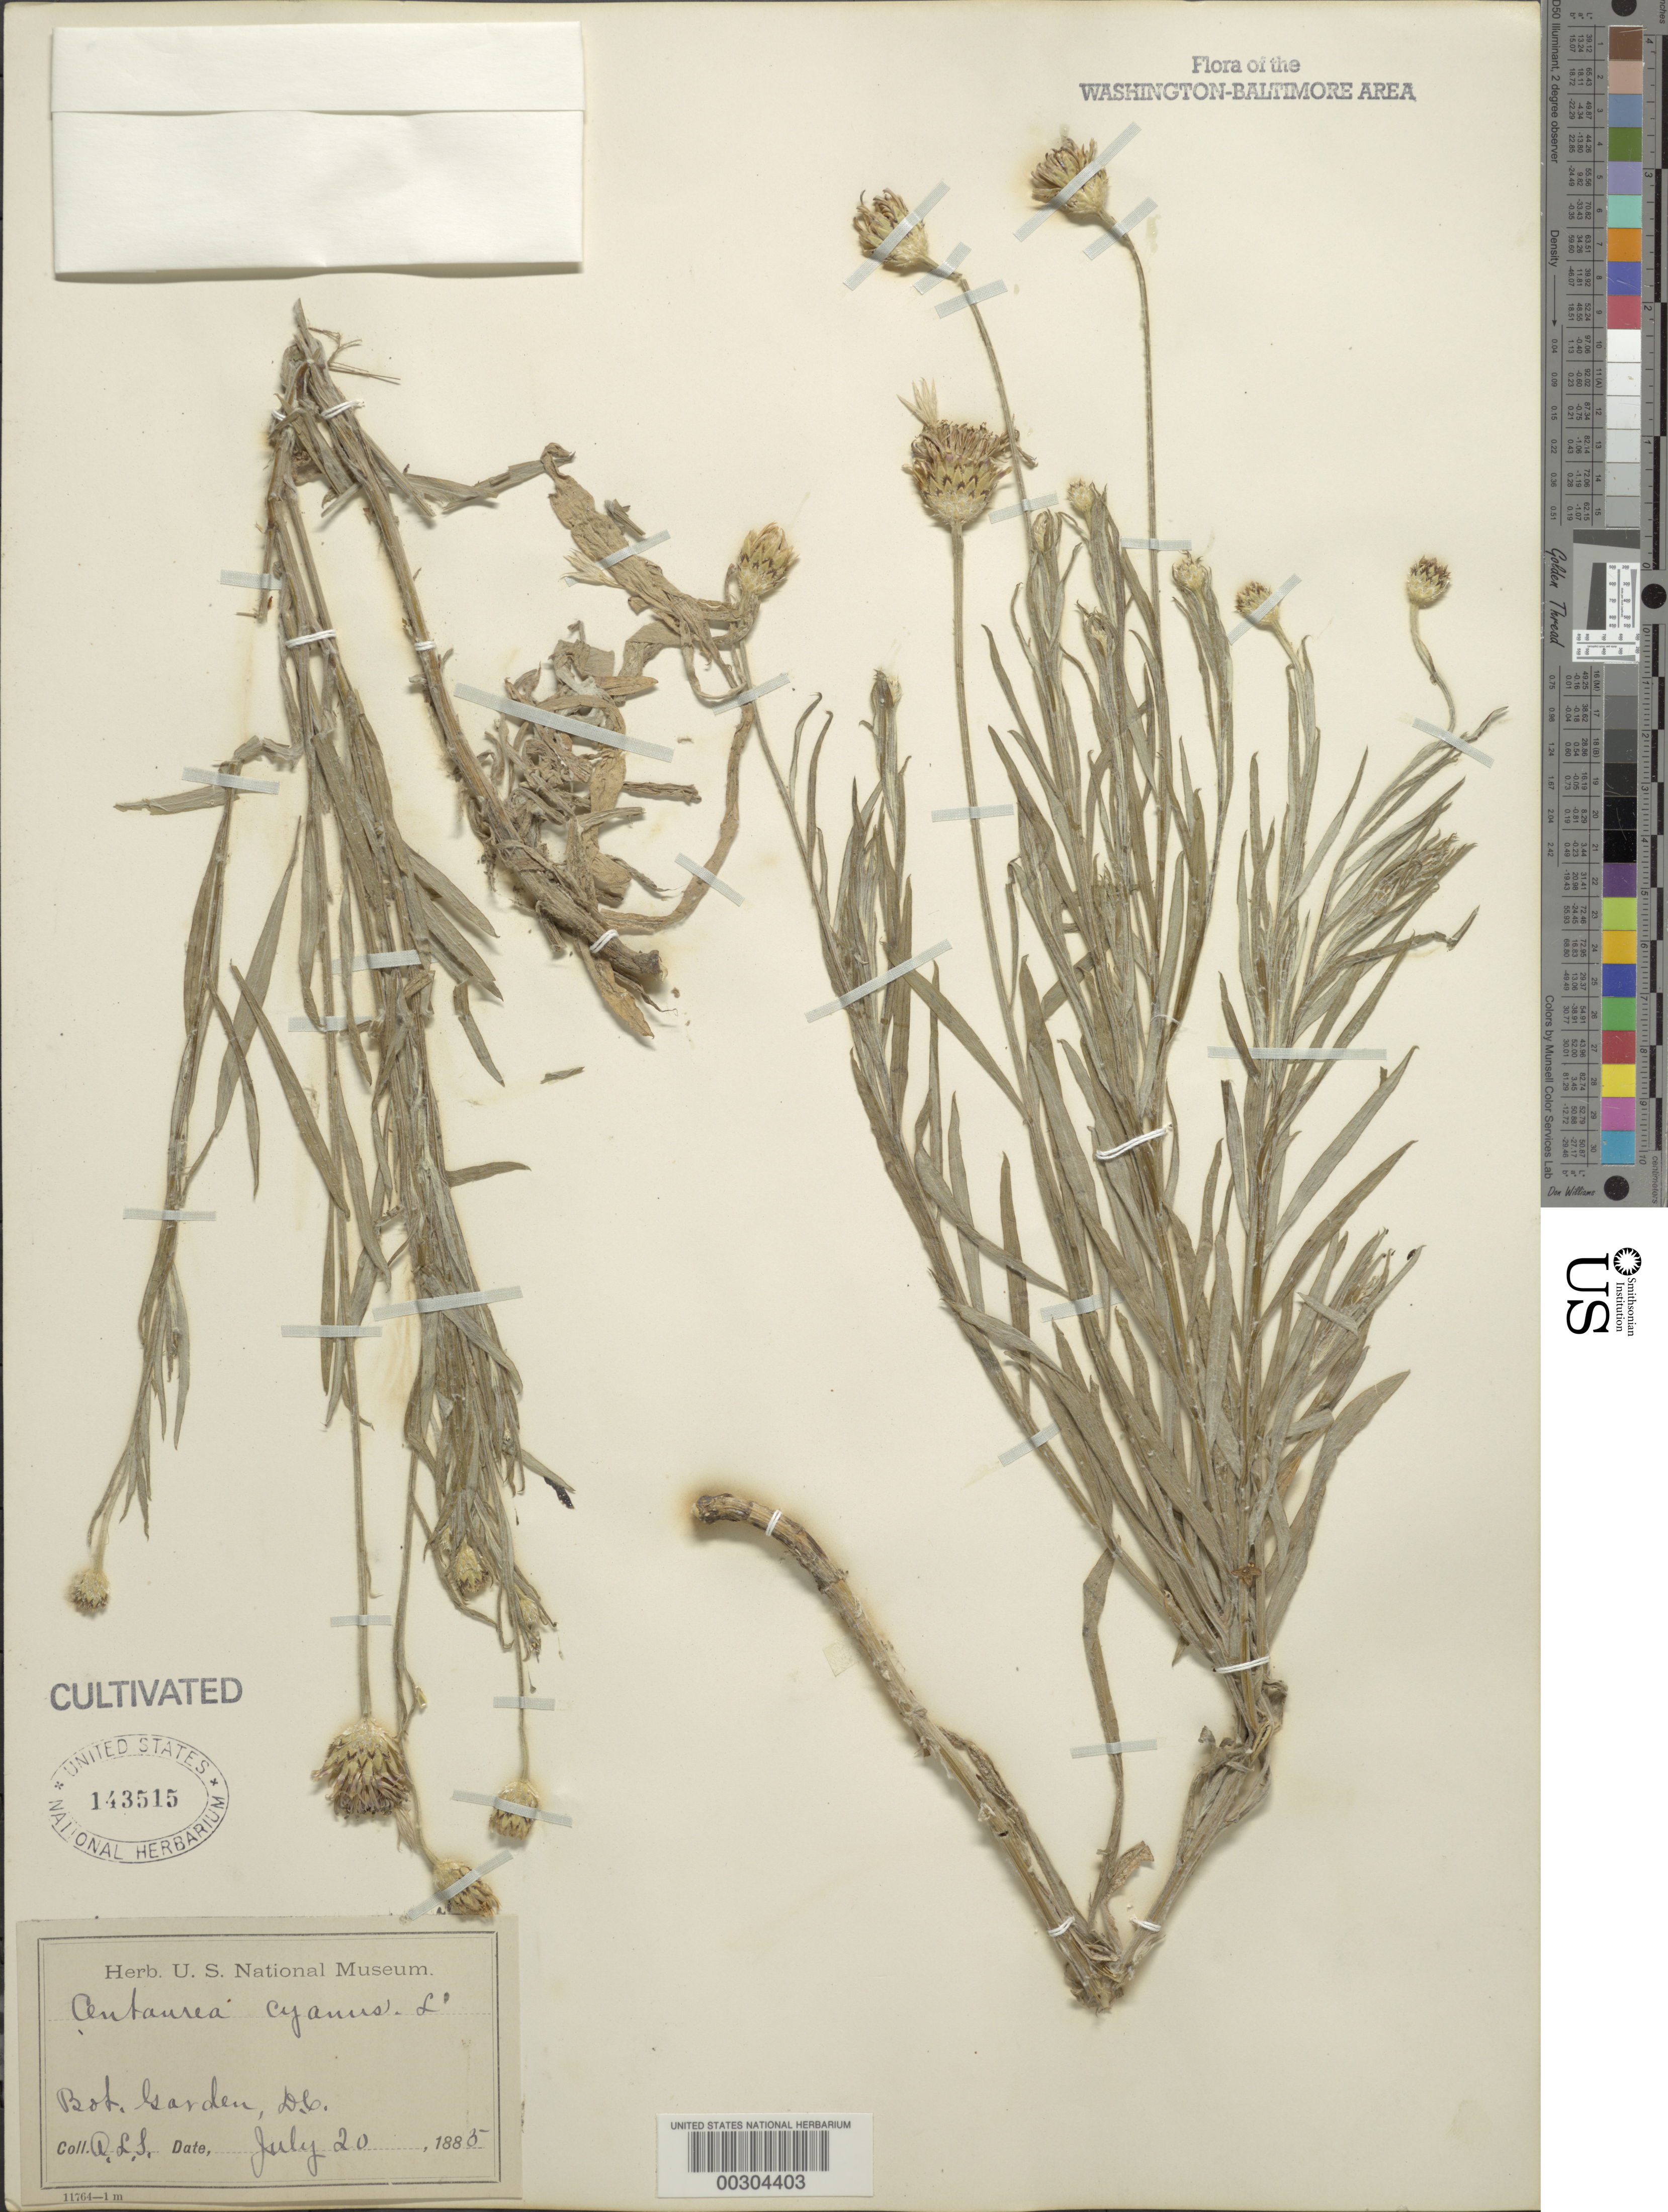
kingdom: Plantae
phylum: Tracheophyta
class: Magnoliopsida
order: Asterales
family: Asteraceae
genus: Centaurea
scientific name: Centaurea cyanus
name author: L.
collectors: A. L. Schott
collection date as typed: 20 Jun 1885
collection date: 1885-06-20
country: United States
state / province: District of Columbia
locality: Botanical gardens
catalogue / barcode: US 143515